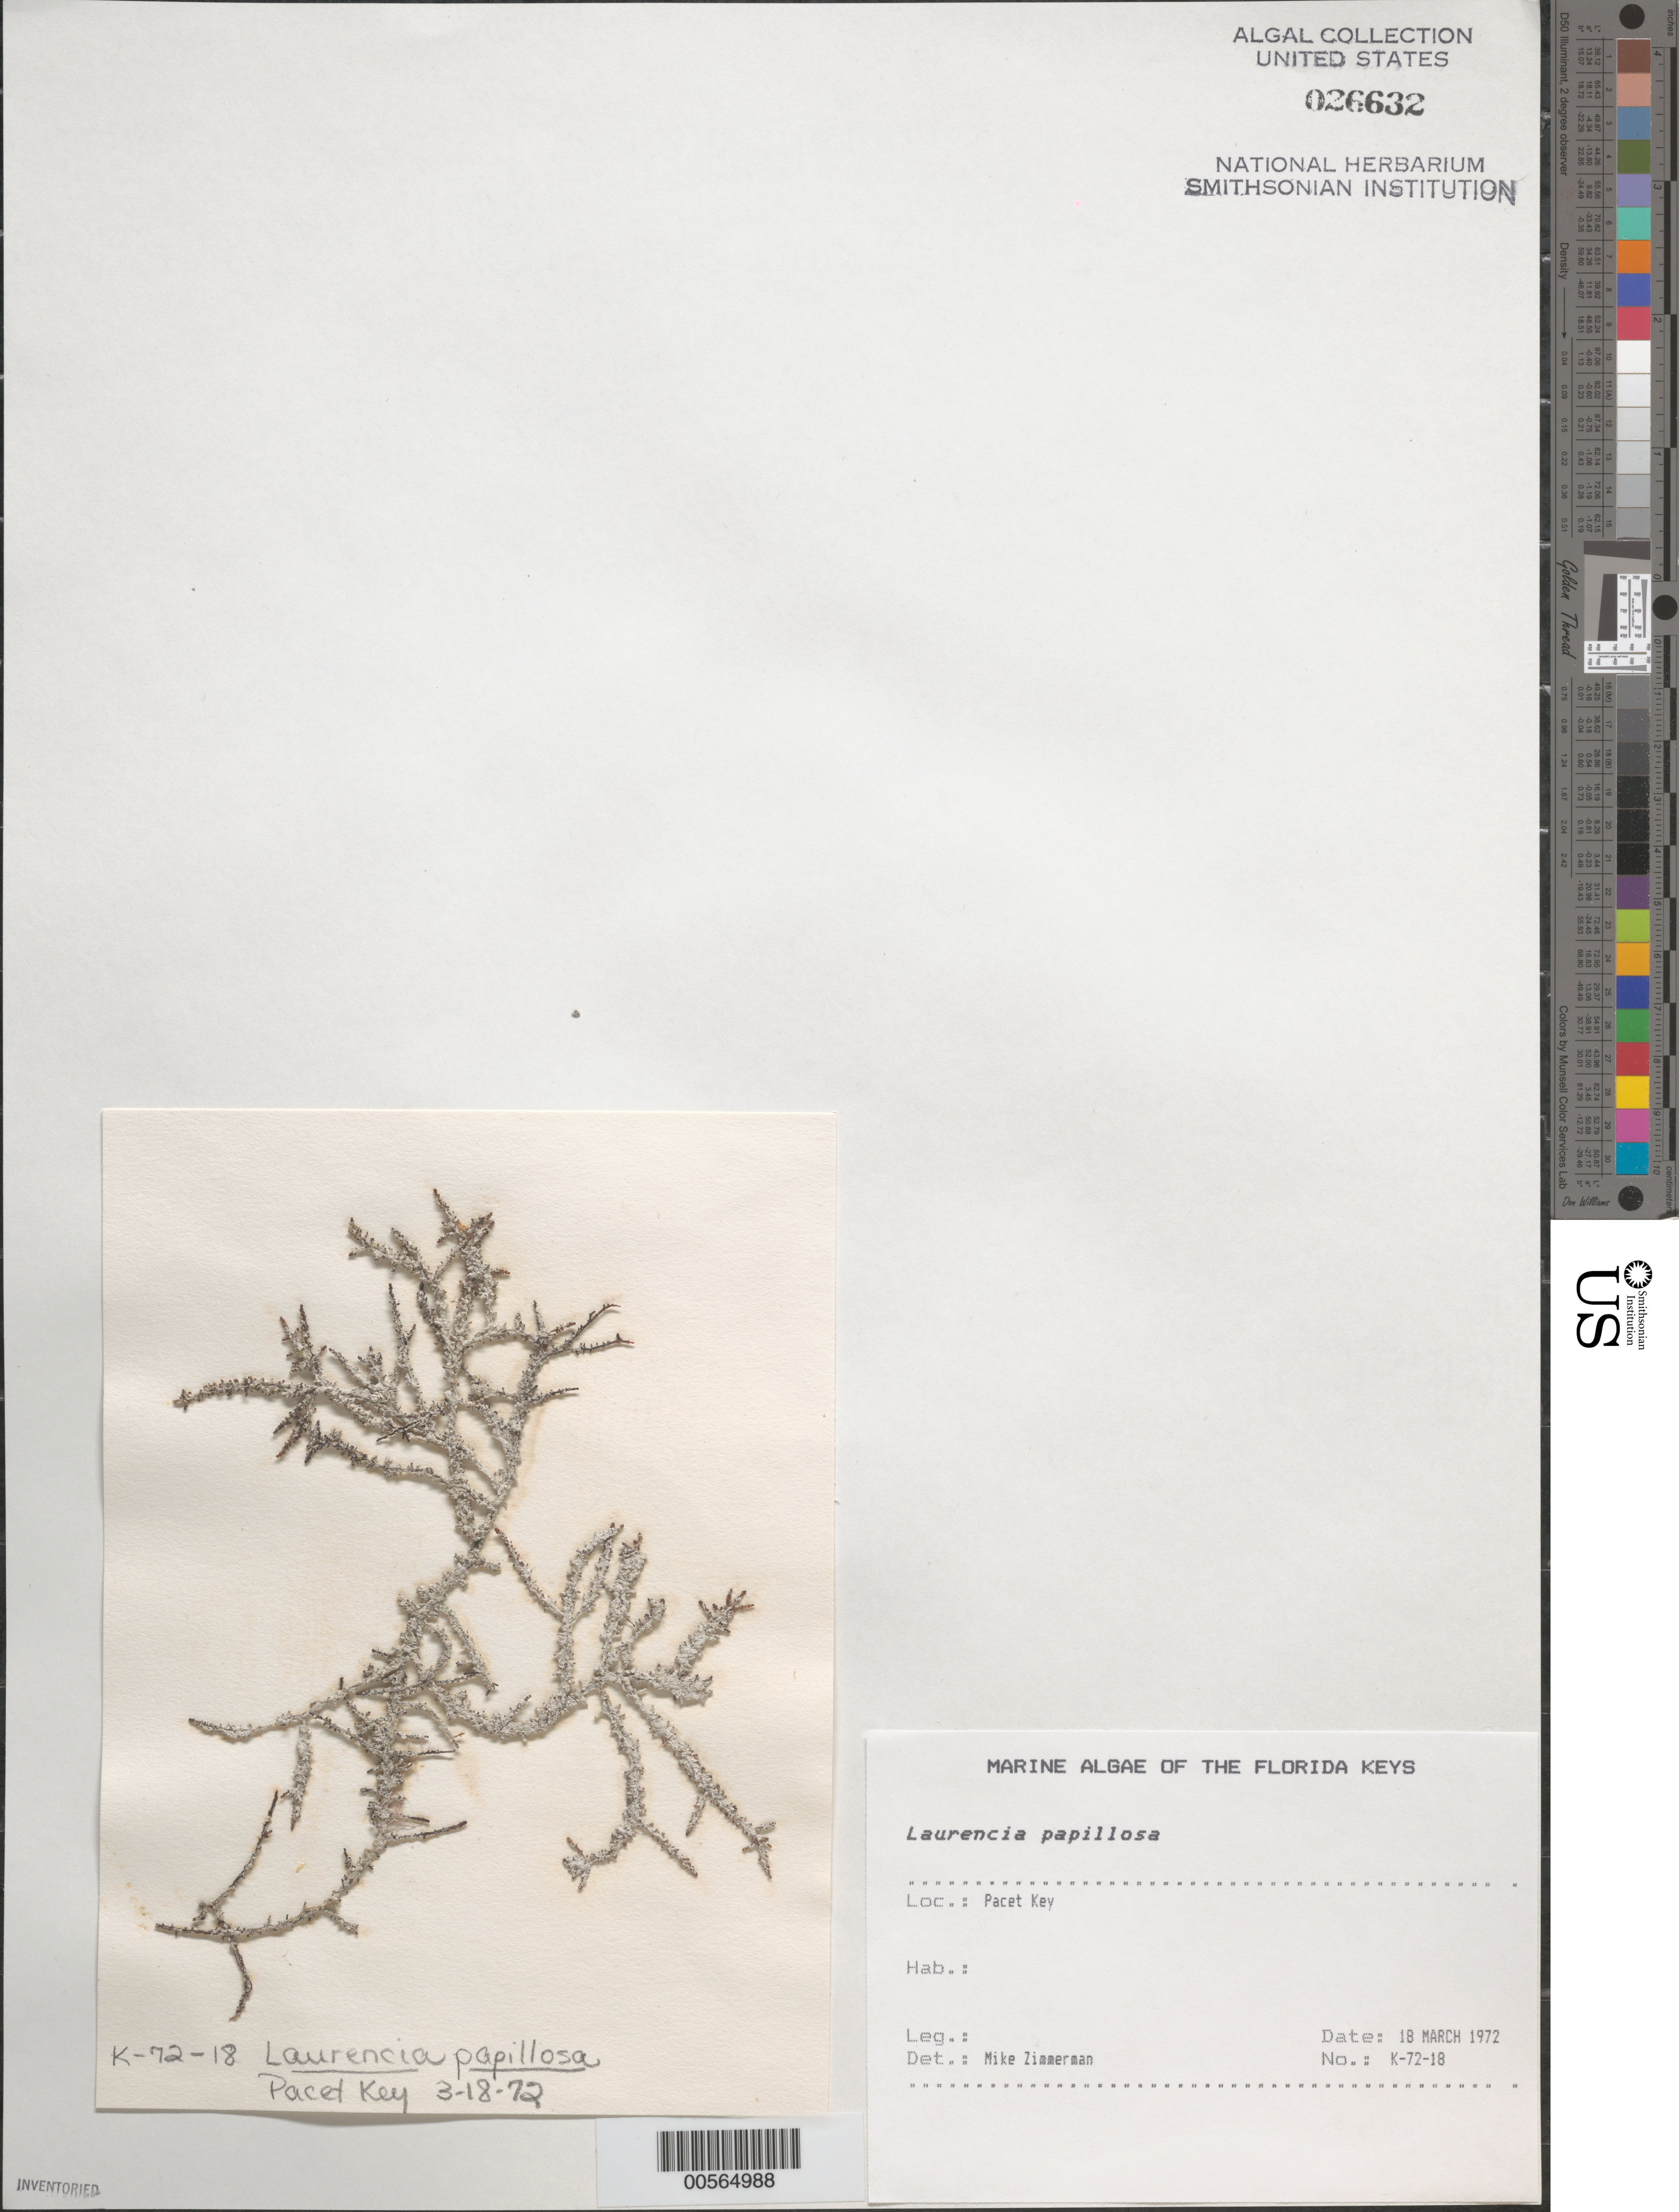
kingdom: Plantae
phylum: Rhodophyta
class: Florideophyceae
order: Ceramiales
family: Rhodomelaceae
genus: Palisada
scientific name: Palisada perforata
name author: (Bory) K.W. Nam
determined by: Algae name updating Project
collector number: K-72-18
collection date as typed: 18 Mar 1972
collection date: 1972-03-18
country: United States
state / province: Florida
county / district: Monroe County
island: Pacet Key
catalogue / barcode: US 26632